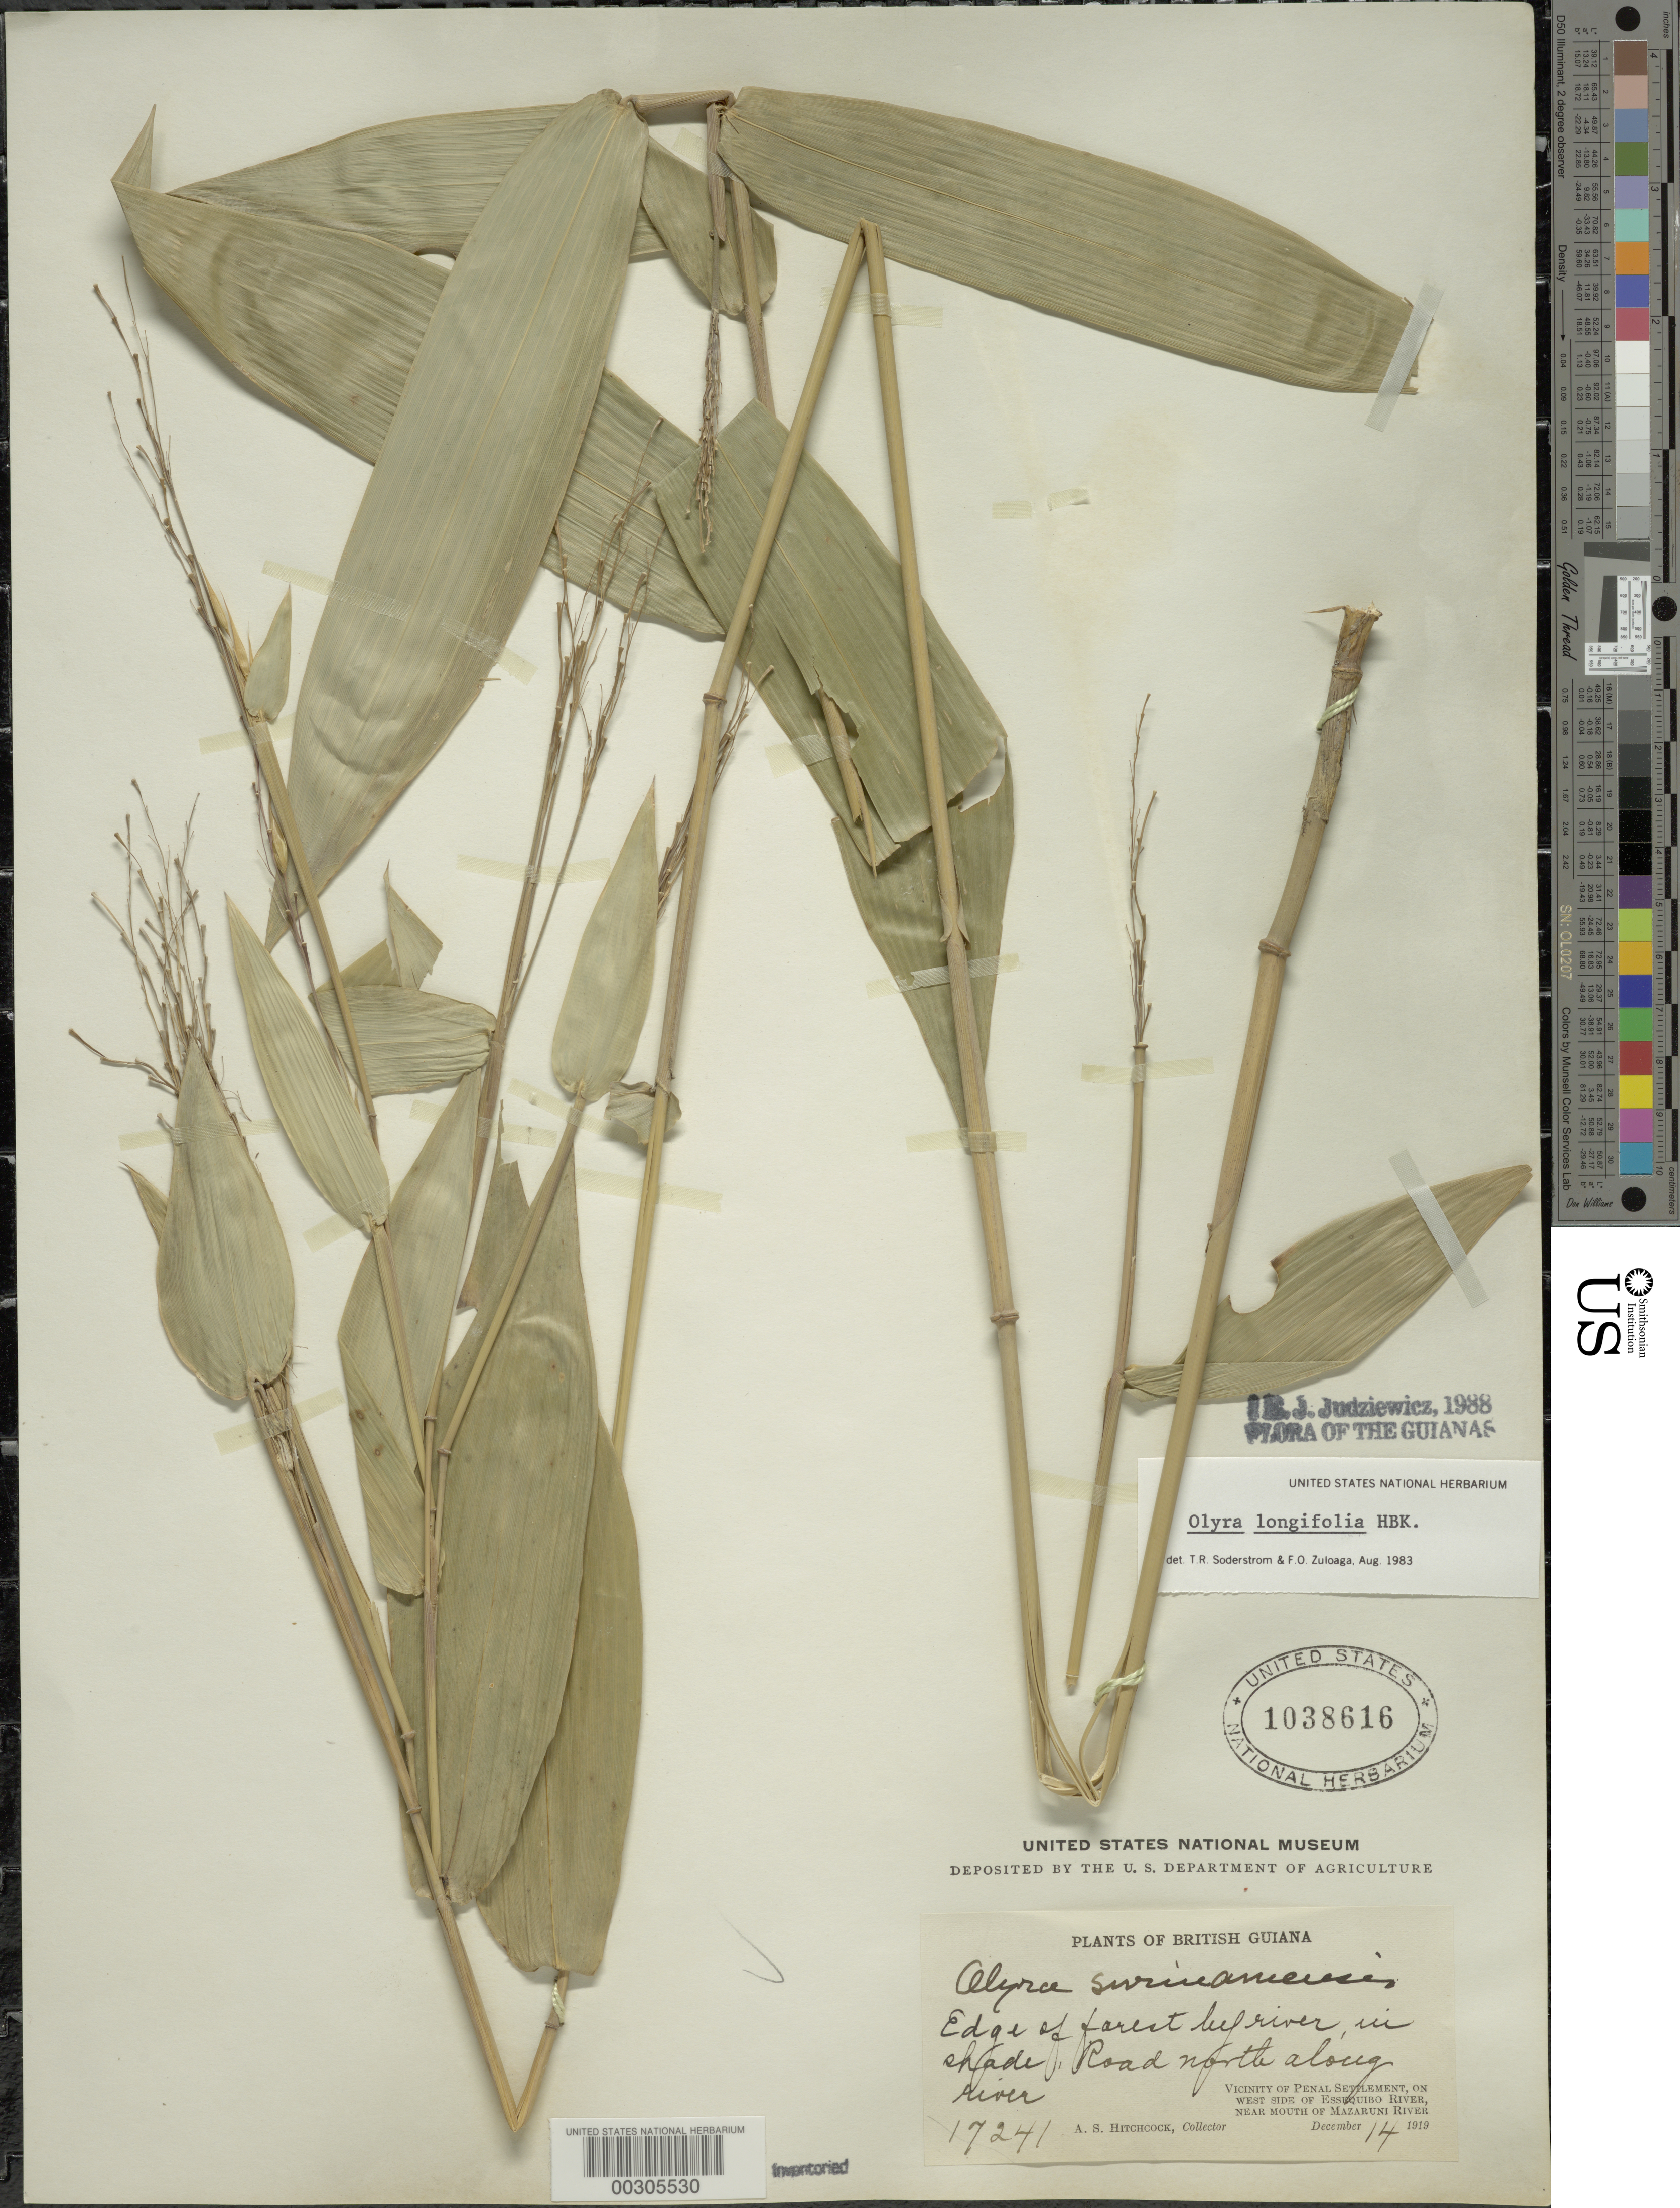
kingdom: Plantae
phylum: Tracheophyta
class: Liliopsida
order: Poales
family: Poaceae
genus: Olyra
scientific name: Olyra longifolia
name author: Kunth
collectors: A. S. Hitchcock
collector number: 17241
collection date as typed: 14 Dec 1919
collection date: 1919-12-14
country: Guyana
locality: Essequibo river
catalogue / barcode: US 1038616